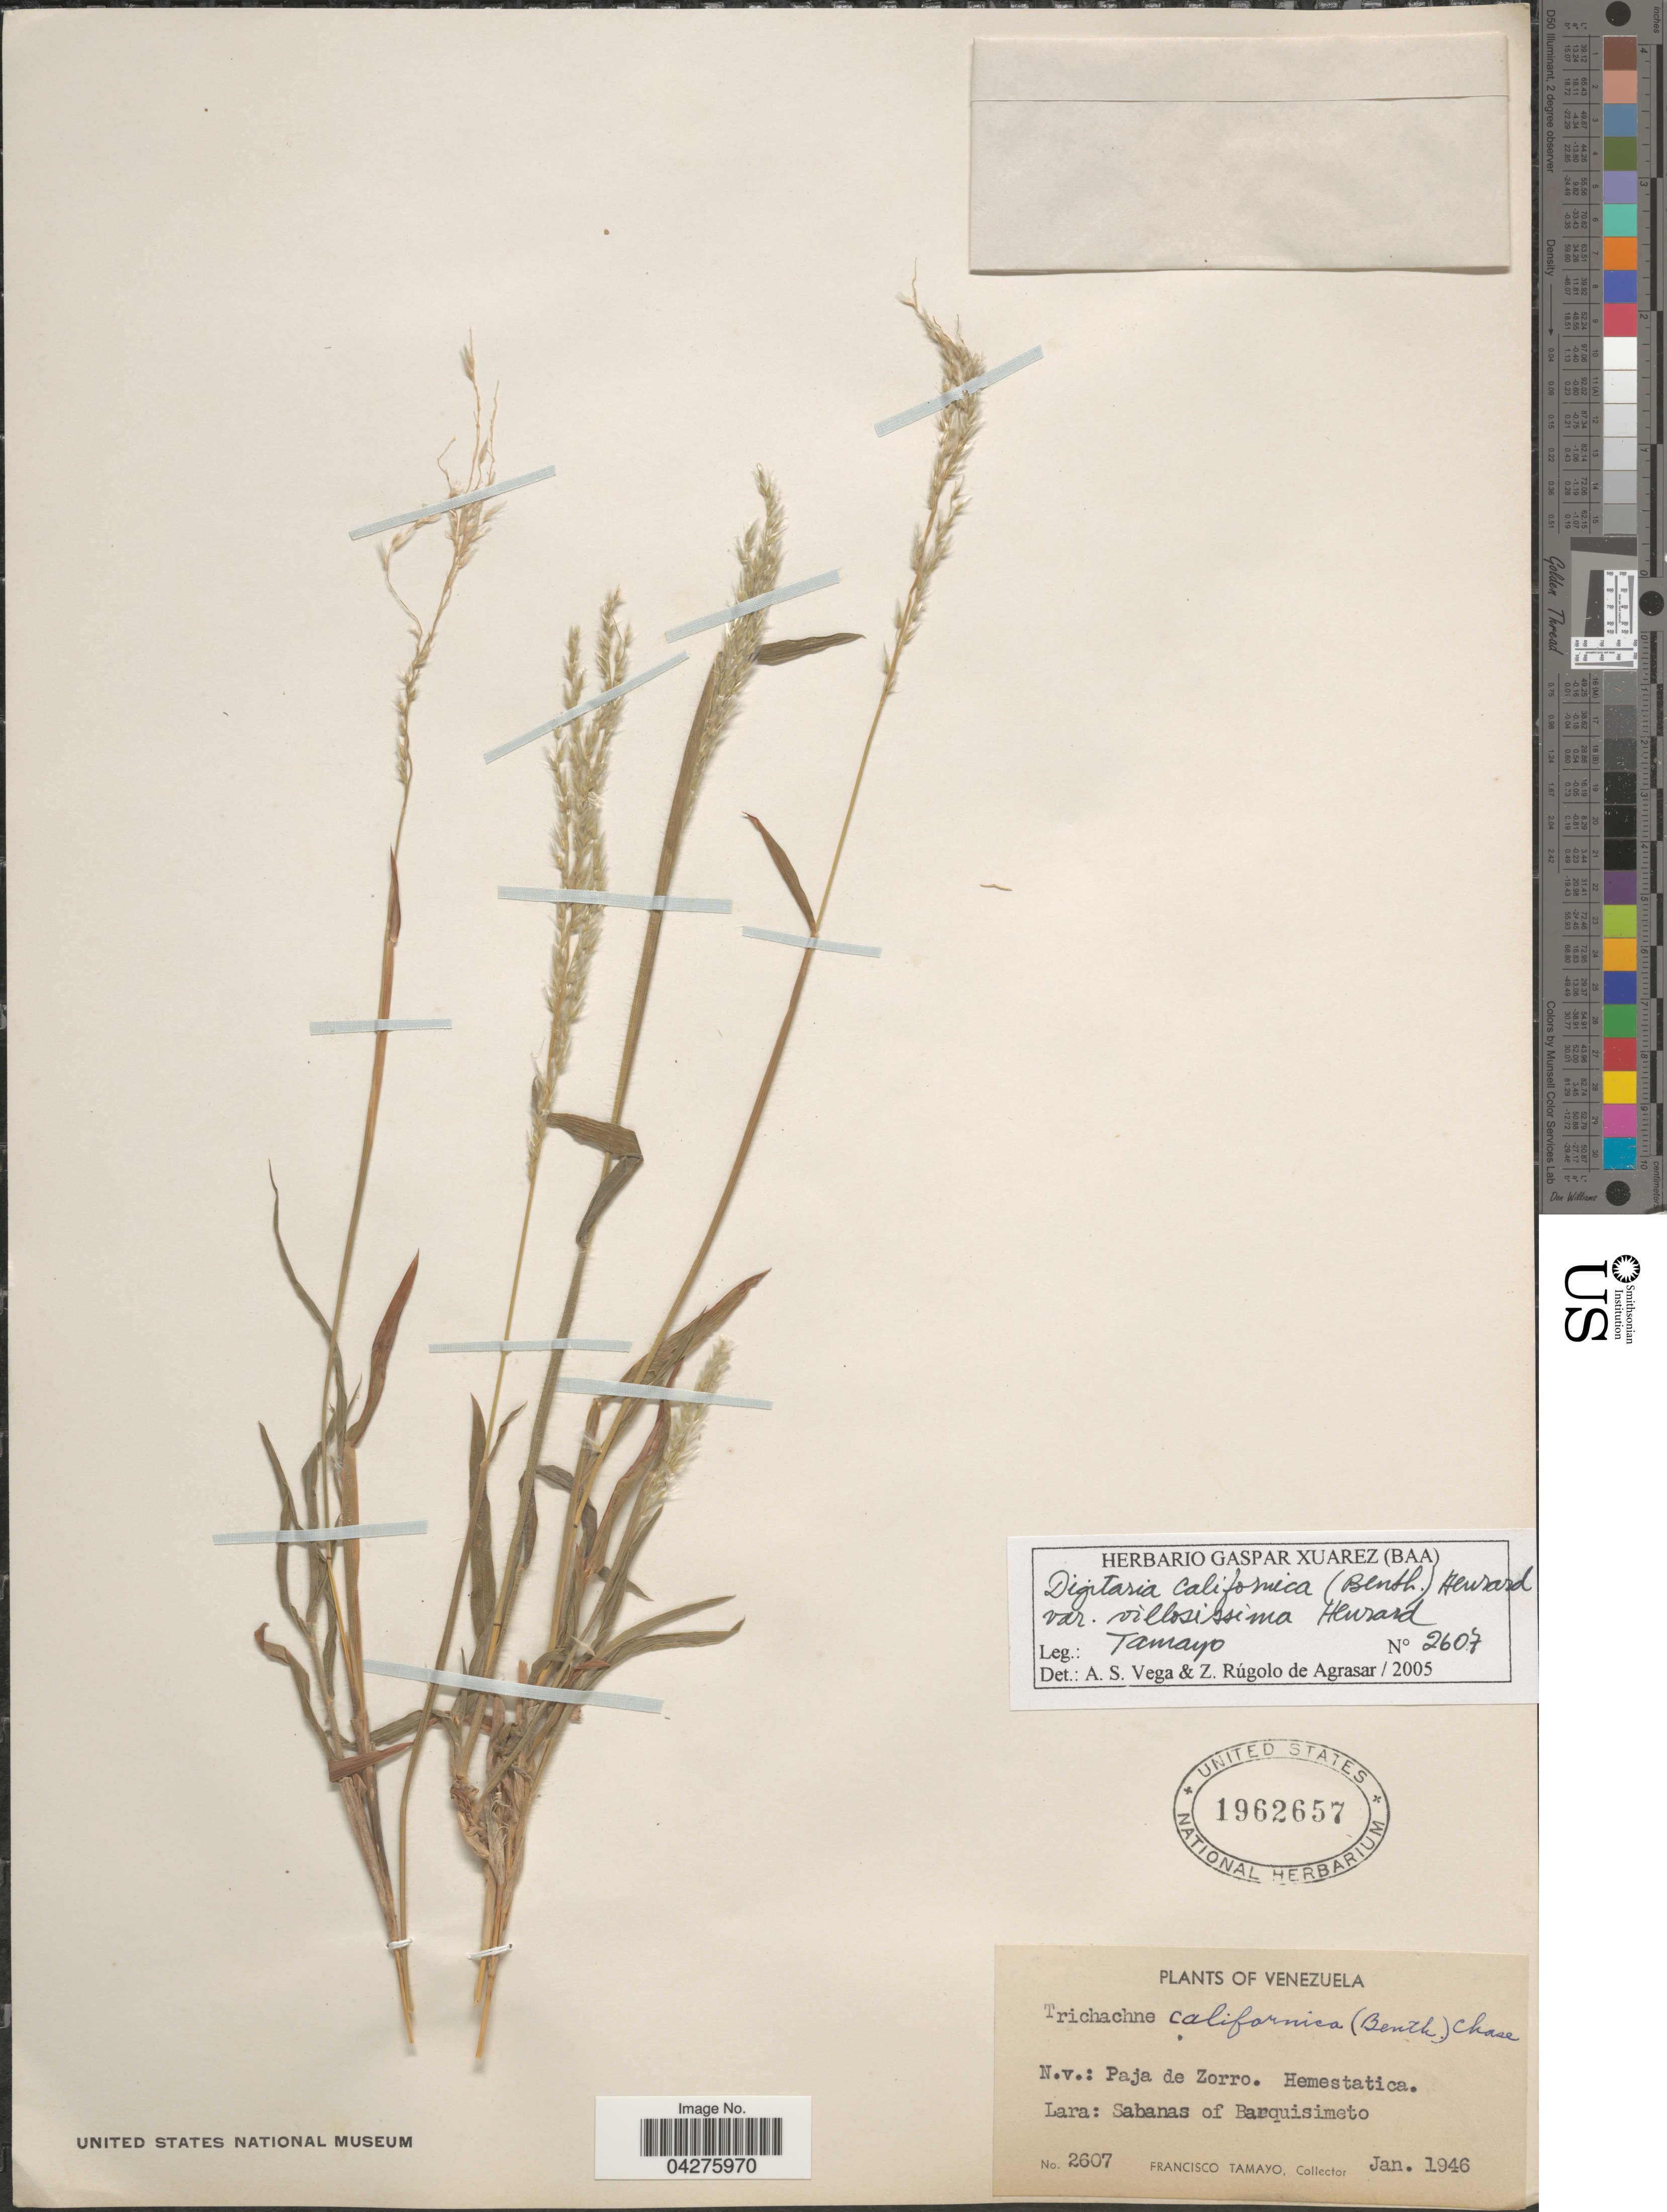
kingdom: Plantae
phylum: Tracheophyta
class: Liliopsida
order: Poales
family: Poaceae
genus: Digitaria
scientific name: Digitaria californica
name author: (Benth.) Henr.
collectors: F. Tamayo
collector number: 2607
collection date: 1946-01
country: Venezuela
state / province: Lara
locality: N.v.: Paja de Zorro. Hemestatica. Sabanas of Barquisimeto.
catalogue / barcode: US 1962657